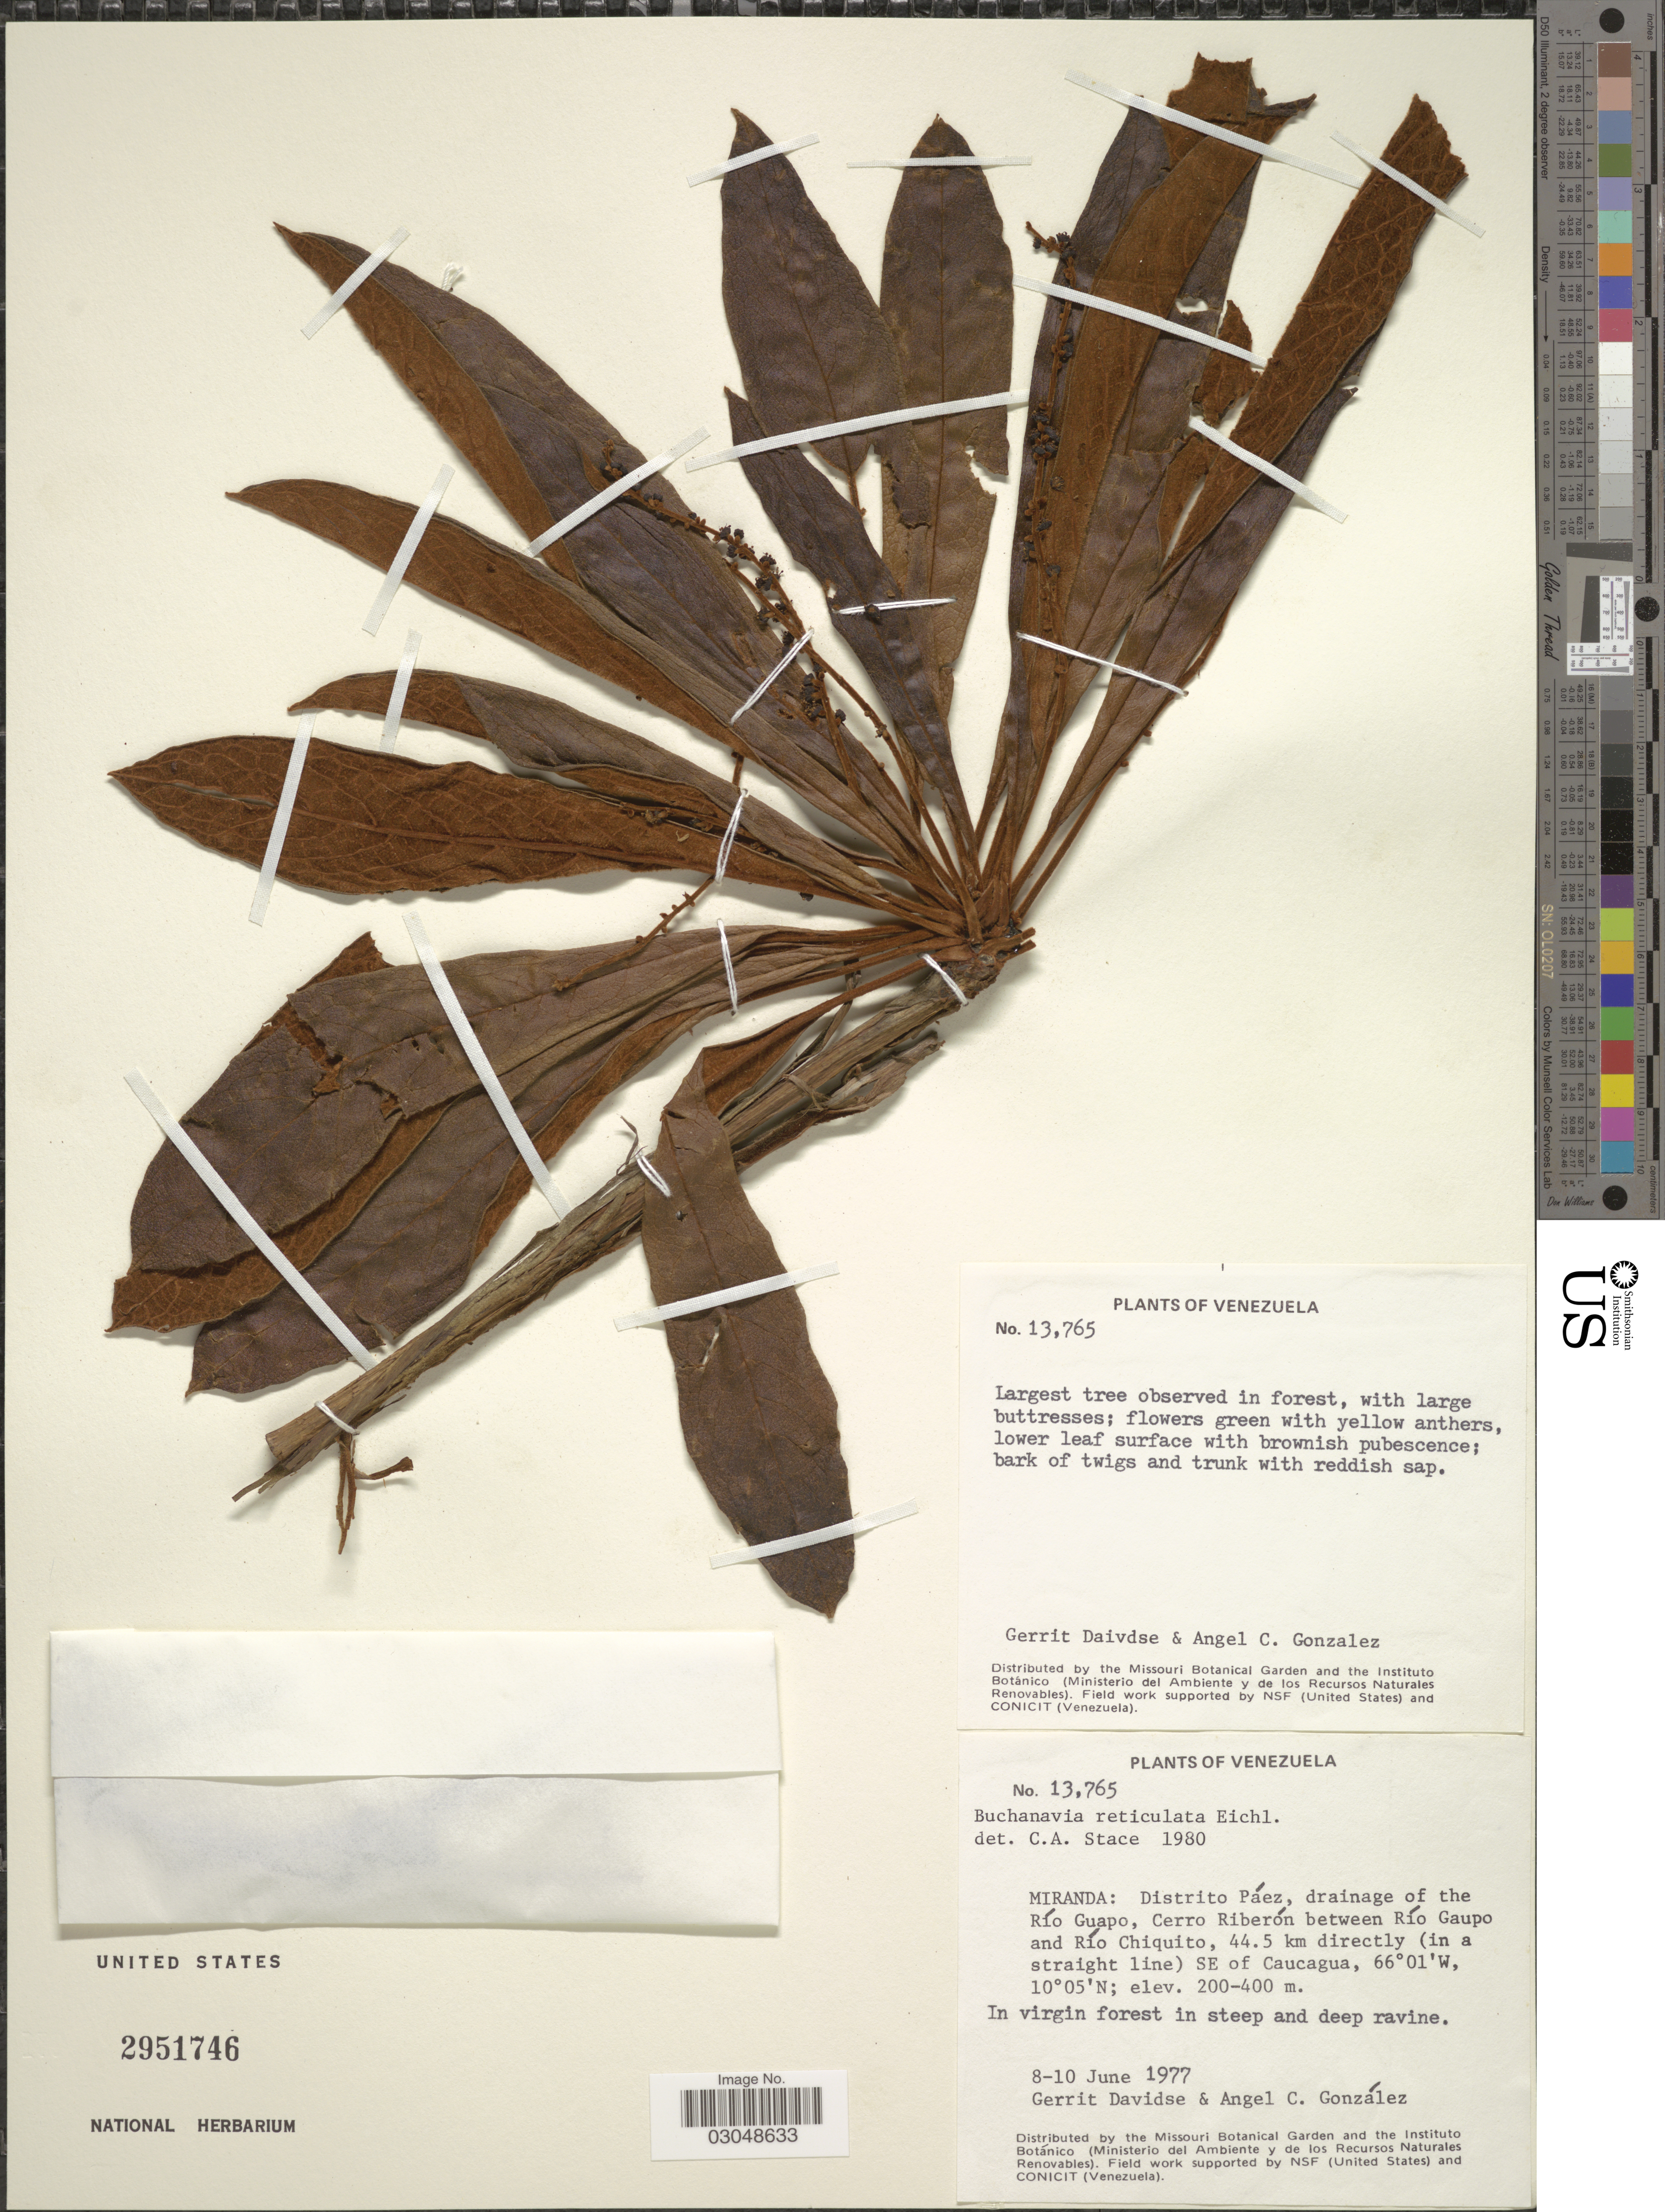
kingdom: Plantae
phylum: Tracheophyta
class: Magnoliopsida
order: Myrtales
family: Combretaceae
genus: Terminalia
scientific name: Terminalia pulcherrima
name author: (Exell & Stace) Gere & Boatwr.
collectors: G. Davidse & A. C. González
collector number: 13765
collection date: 1977-06-08/1977-06-10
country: Venezuela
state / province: Miranda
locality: Distriro Páez, drainage of the Río Guapo, Cerro Riberón between Río Gaupo and Río Chiquito, 44.5 km directly (in a straight line) SE of Caucagua.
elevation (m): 200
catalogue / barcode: US 2951746